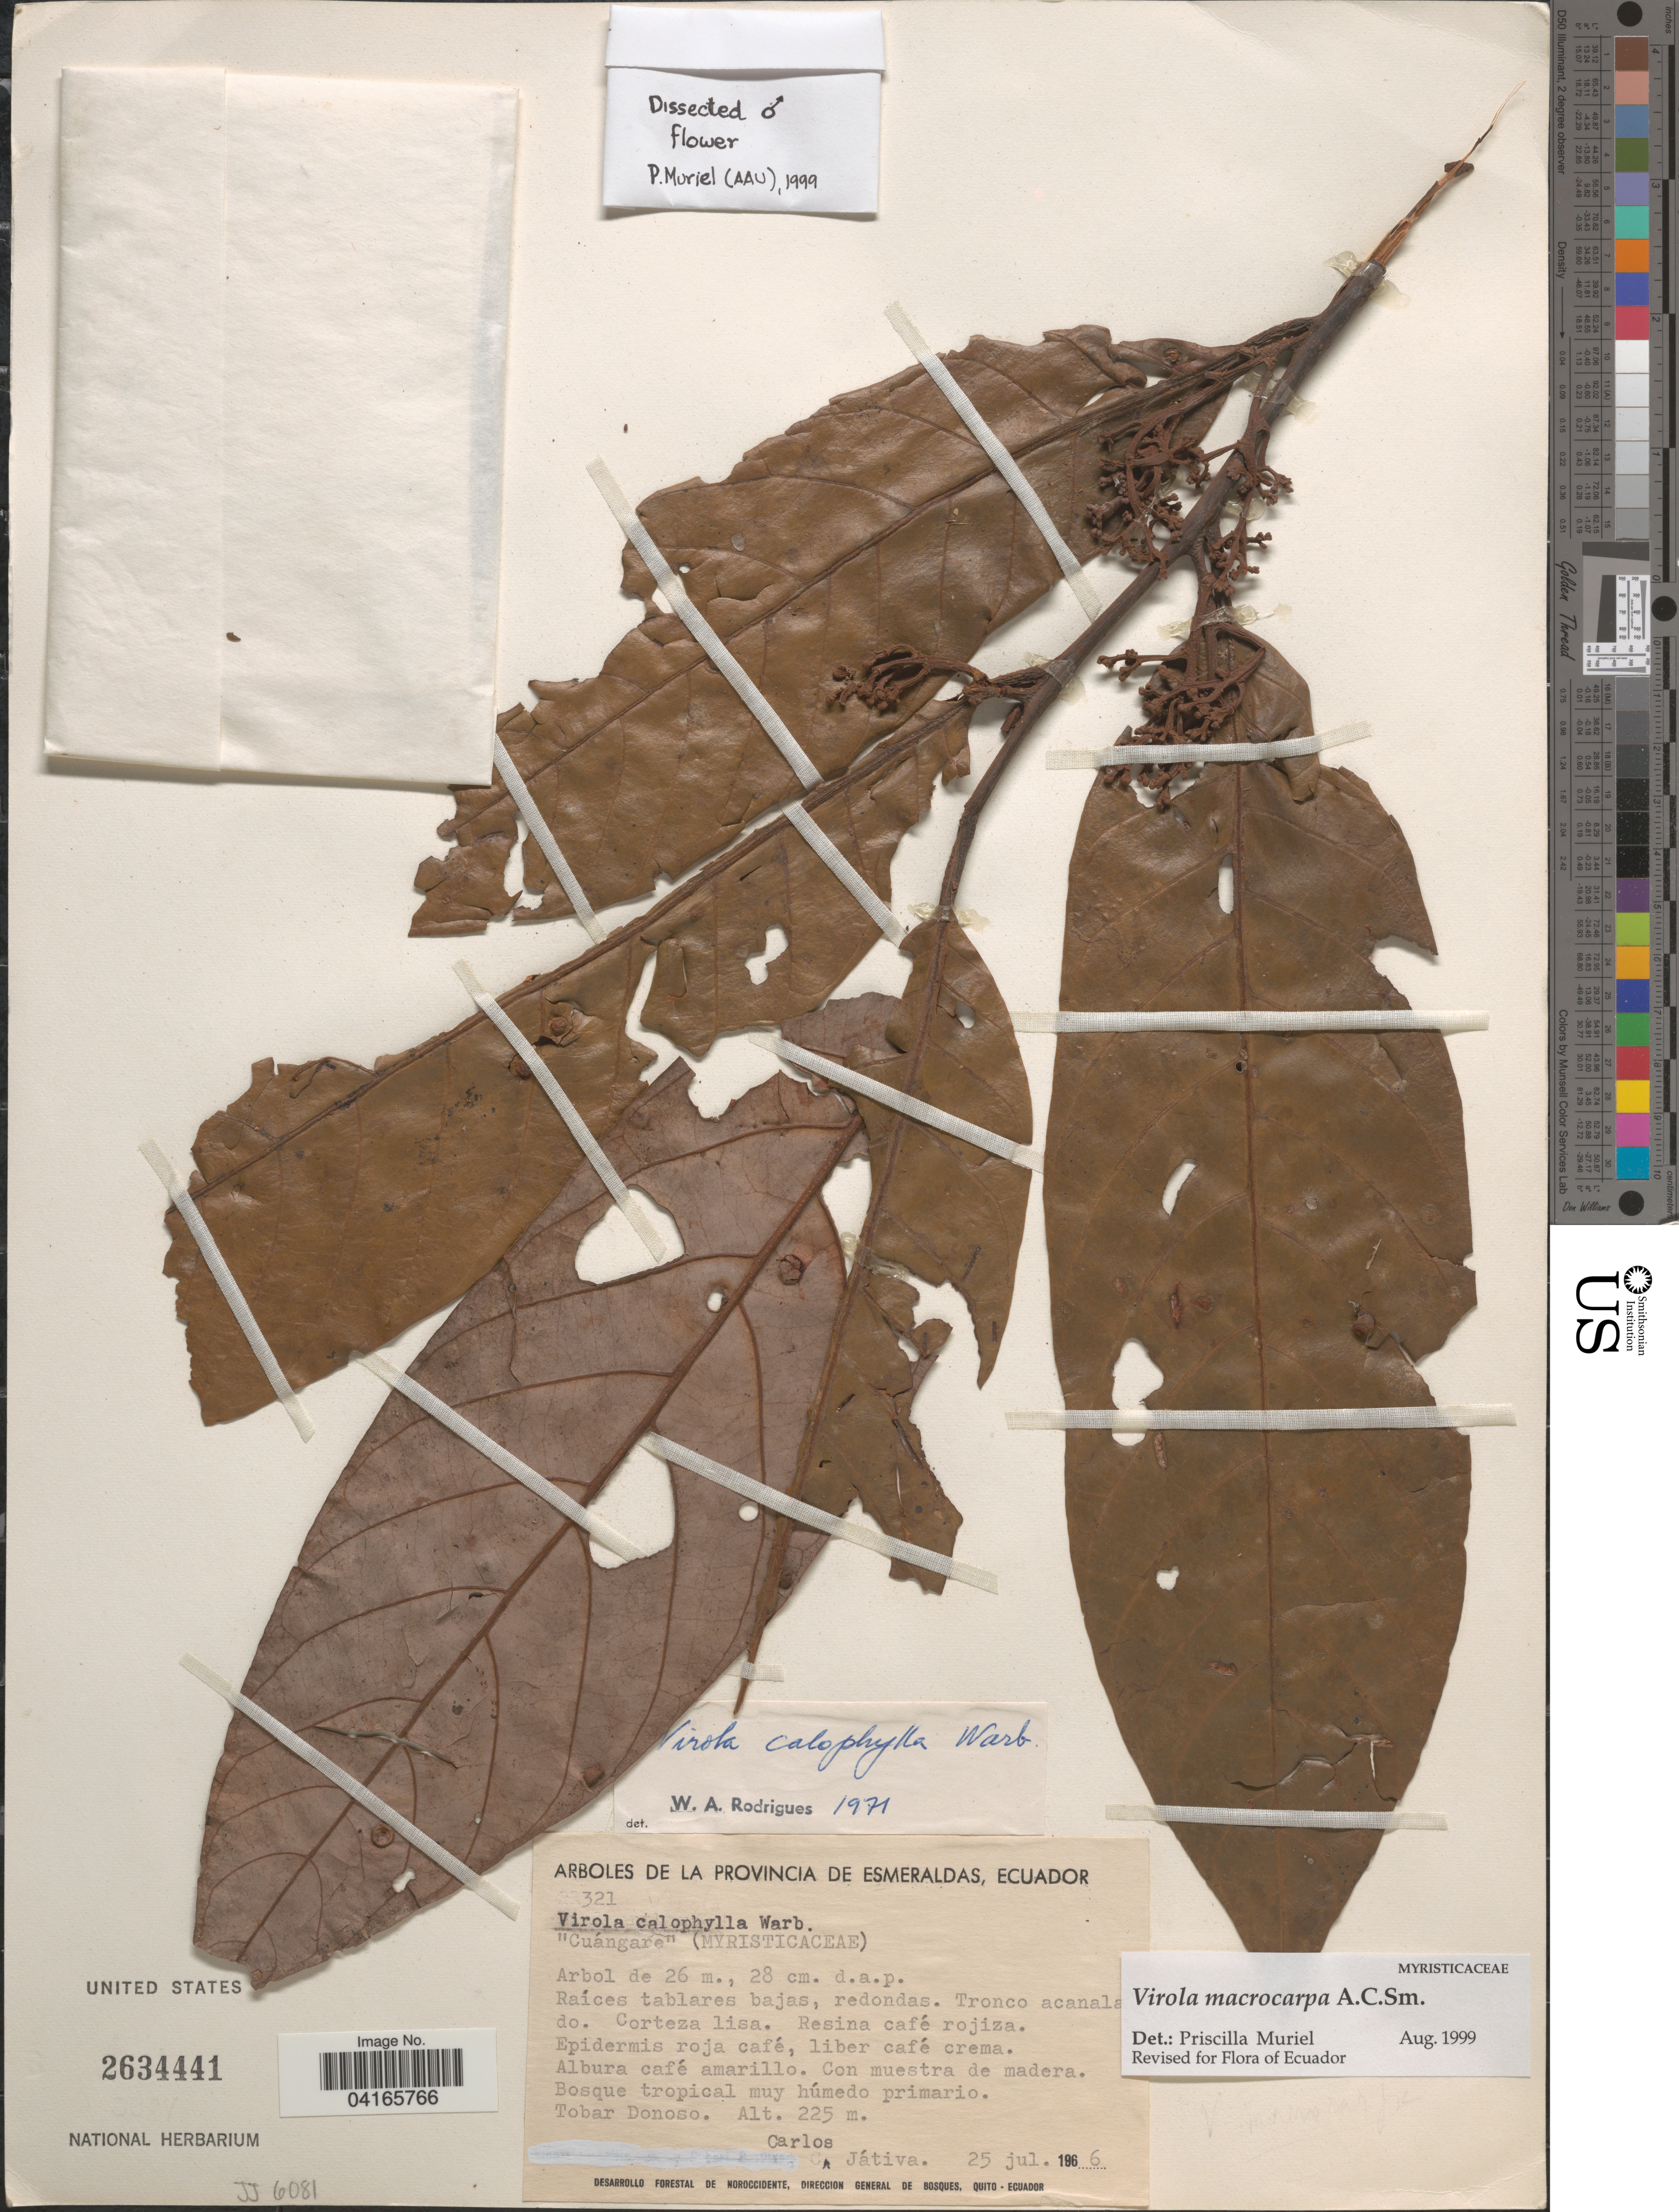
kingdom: Plantae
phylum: Tracheophyta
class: Magnoliopsida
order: Magnoliales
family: Myristicaceae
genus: Virola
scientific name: Virola macrocarpa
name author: A.C. Sm.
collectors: C. D. Játiva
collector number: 321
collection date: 1966-07-25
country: Ecuador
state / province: Esmeraldas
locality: Bosque tropical muy húmedo primario. Tobar Donoso.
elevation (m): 225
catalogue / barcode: US 2634441